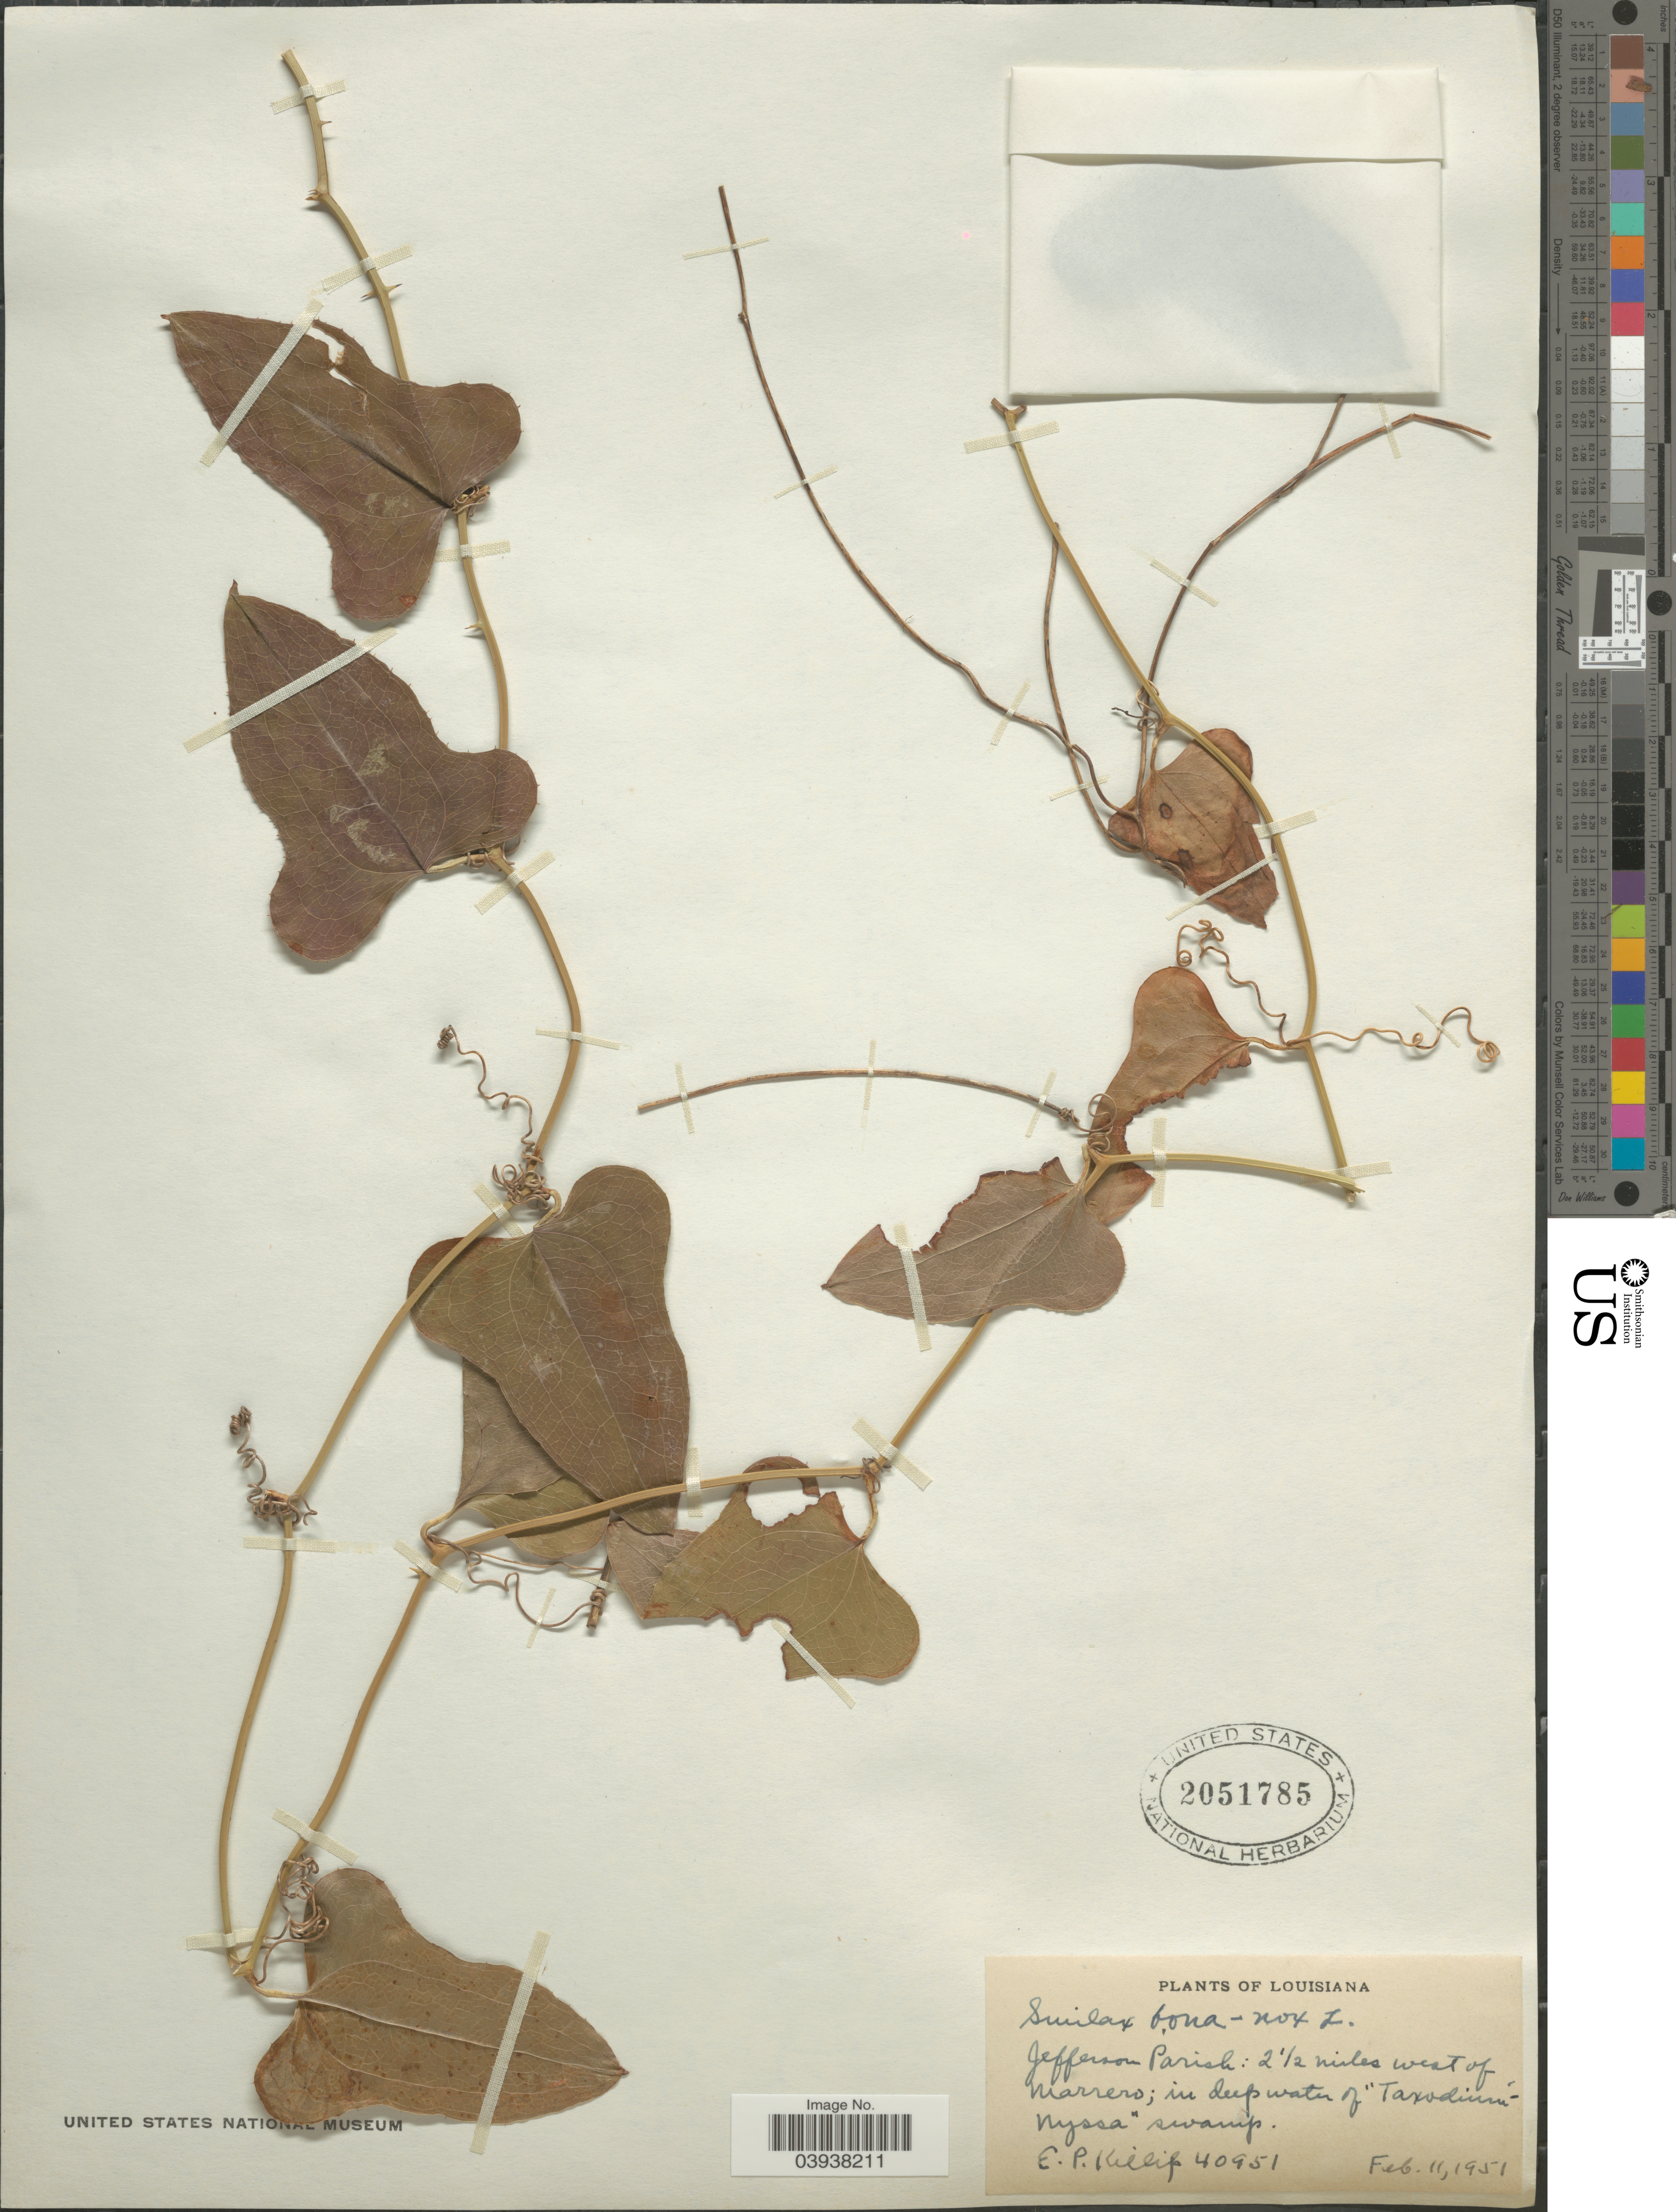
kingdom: Plantae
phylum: Tracheophyta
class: Liliopsida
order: Liliales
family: Smilacaceae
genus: Smilax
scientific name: Smilax bona-nox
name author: L.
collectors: E. P. Killip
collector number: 40951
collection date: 1951-02-11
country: United States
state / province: Louisiana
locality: Jefferson Parish: 2½ miles west of Marrero; in deep water of 'Taxodium-Nyssa' swamp.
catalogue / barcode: US 2051785